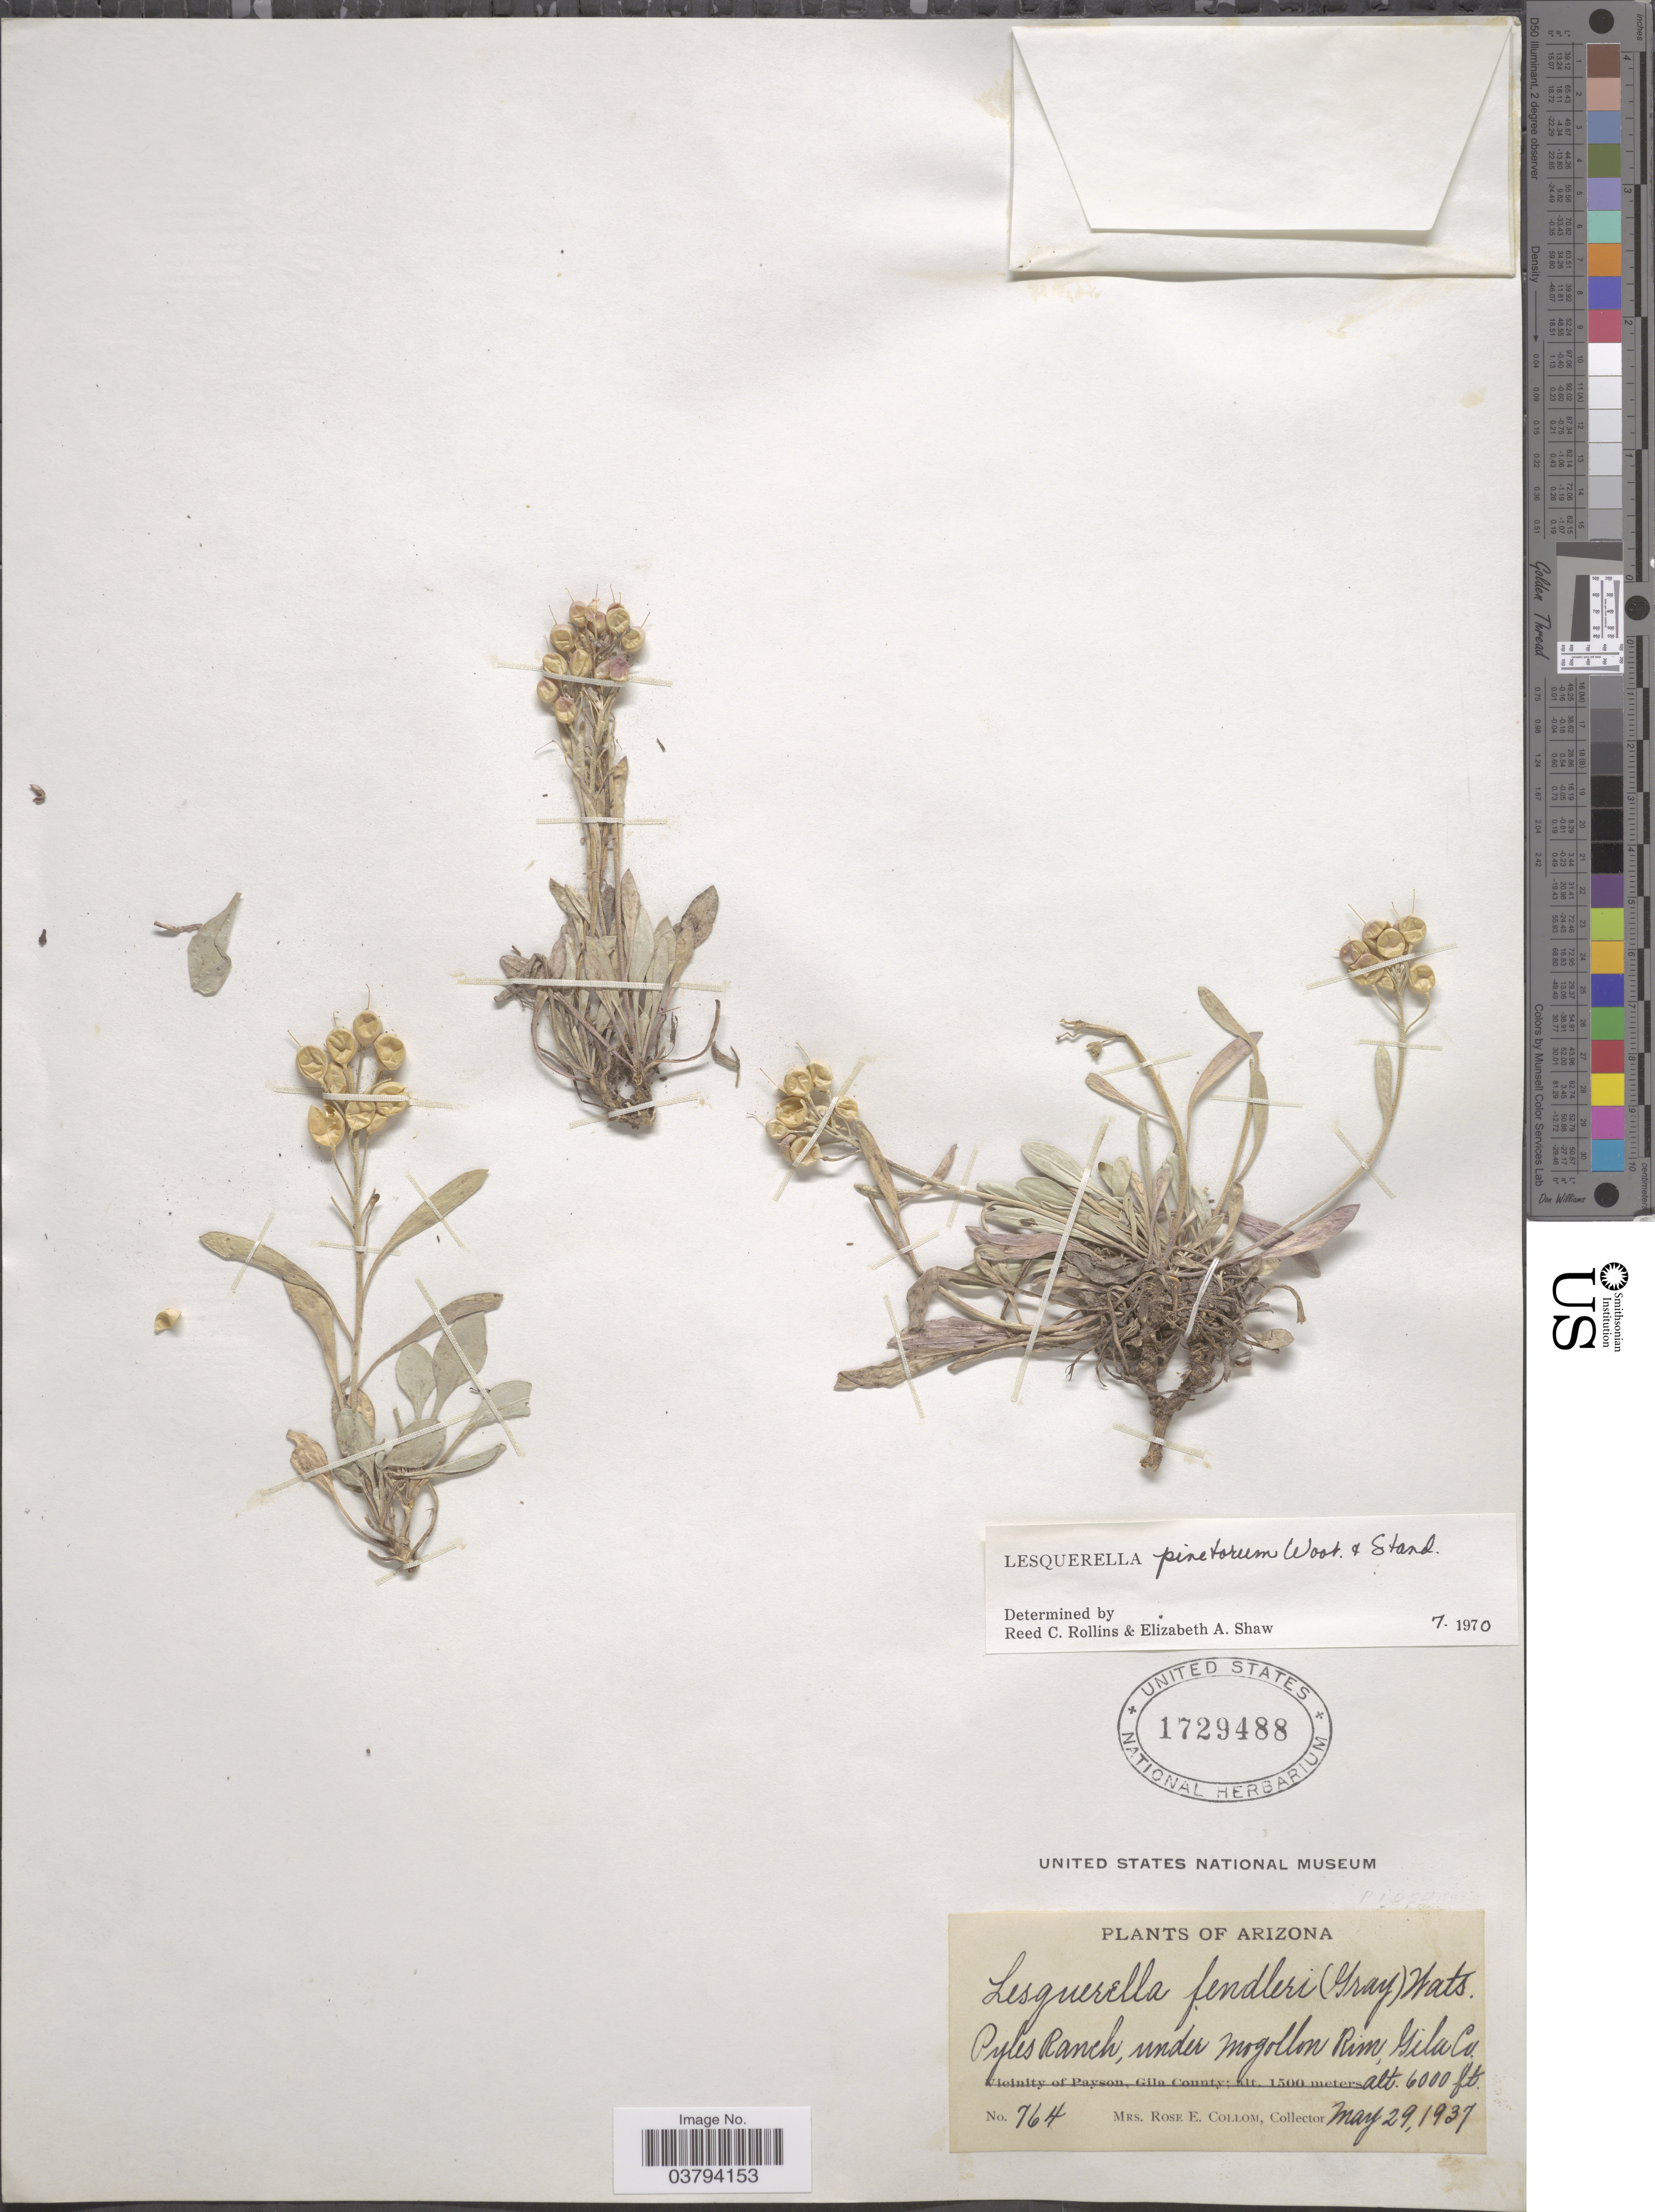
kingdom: Plantae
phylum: Tracheophyta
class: Magnoliopsida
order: Brassicales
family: Brassicaceae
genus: Lesquerella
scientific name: Lesquerella pinetorum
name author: Wooton & Standl.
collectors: R. E. Collom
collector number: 764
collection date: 1937-05-29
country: United States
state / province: Arizona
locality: Pyles Ranch, under Mogollen Rim, Gila Co.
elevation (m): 1829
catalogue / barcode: US 1729488